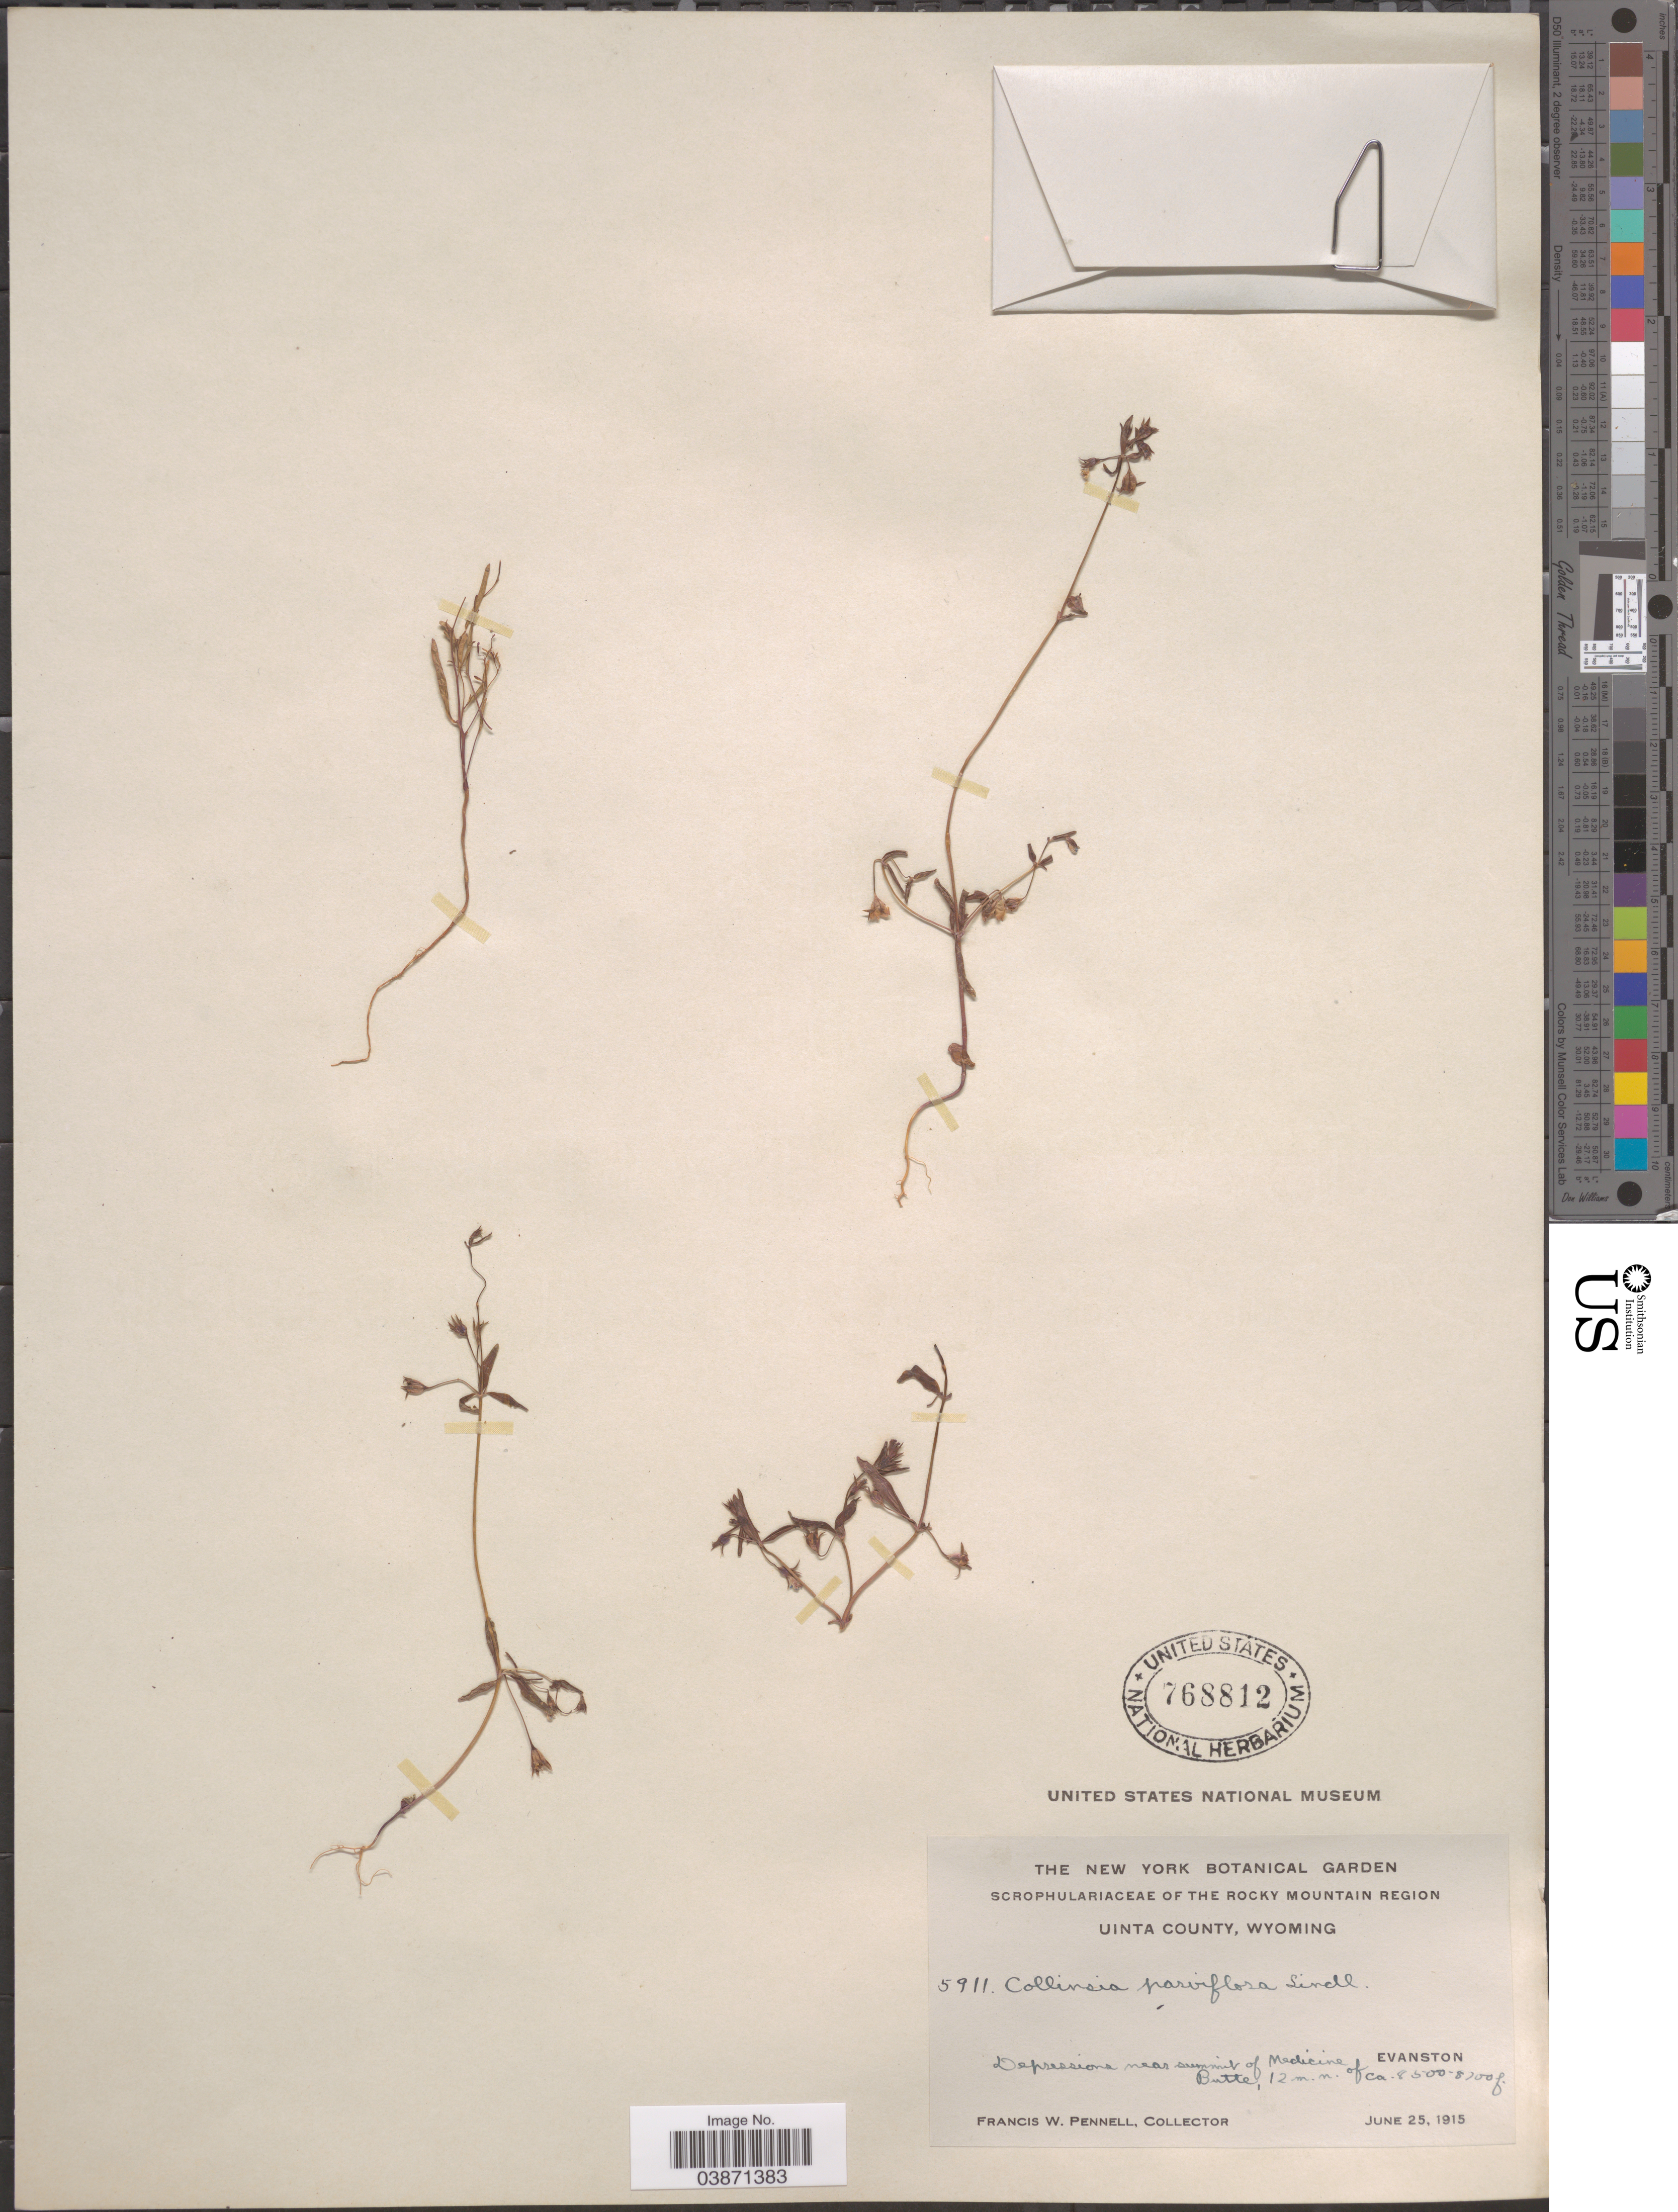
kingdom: Plantae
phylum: Tracheophyta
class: Magnoliopsida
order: Lamiales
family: Plantaginaceae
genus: Collinsia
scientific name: Collinsia parviflora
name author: Douglas ex Lindl.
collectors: F. W. Pennell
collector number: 5911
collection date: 1915-06-25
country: United States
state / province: Wyoming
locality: The Rocky Mountain Region. Uinta County. Depressions near summit of Medicine of Butte, 12 m. n. of Evanston.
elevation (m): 2591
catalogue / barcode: US 768812